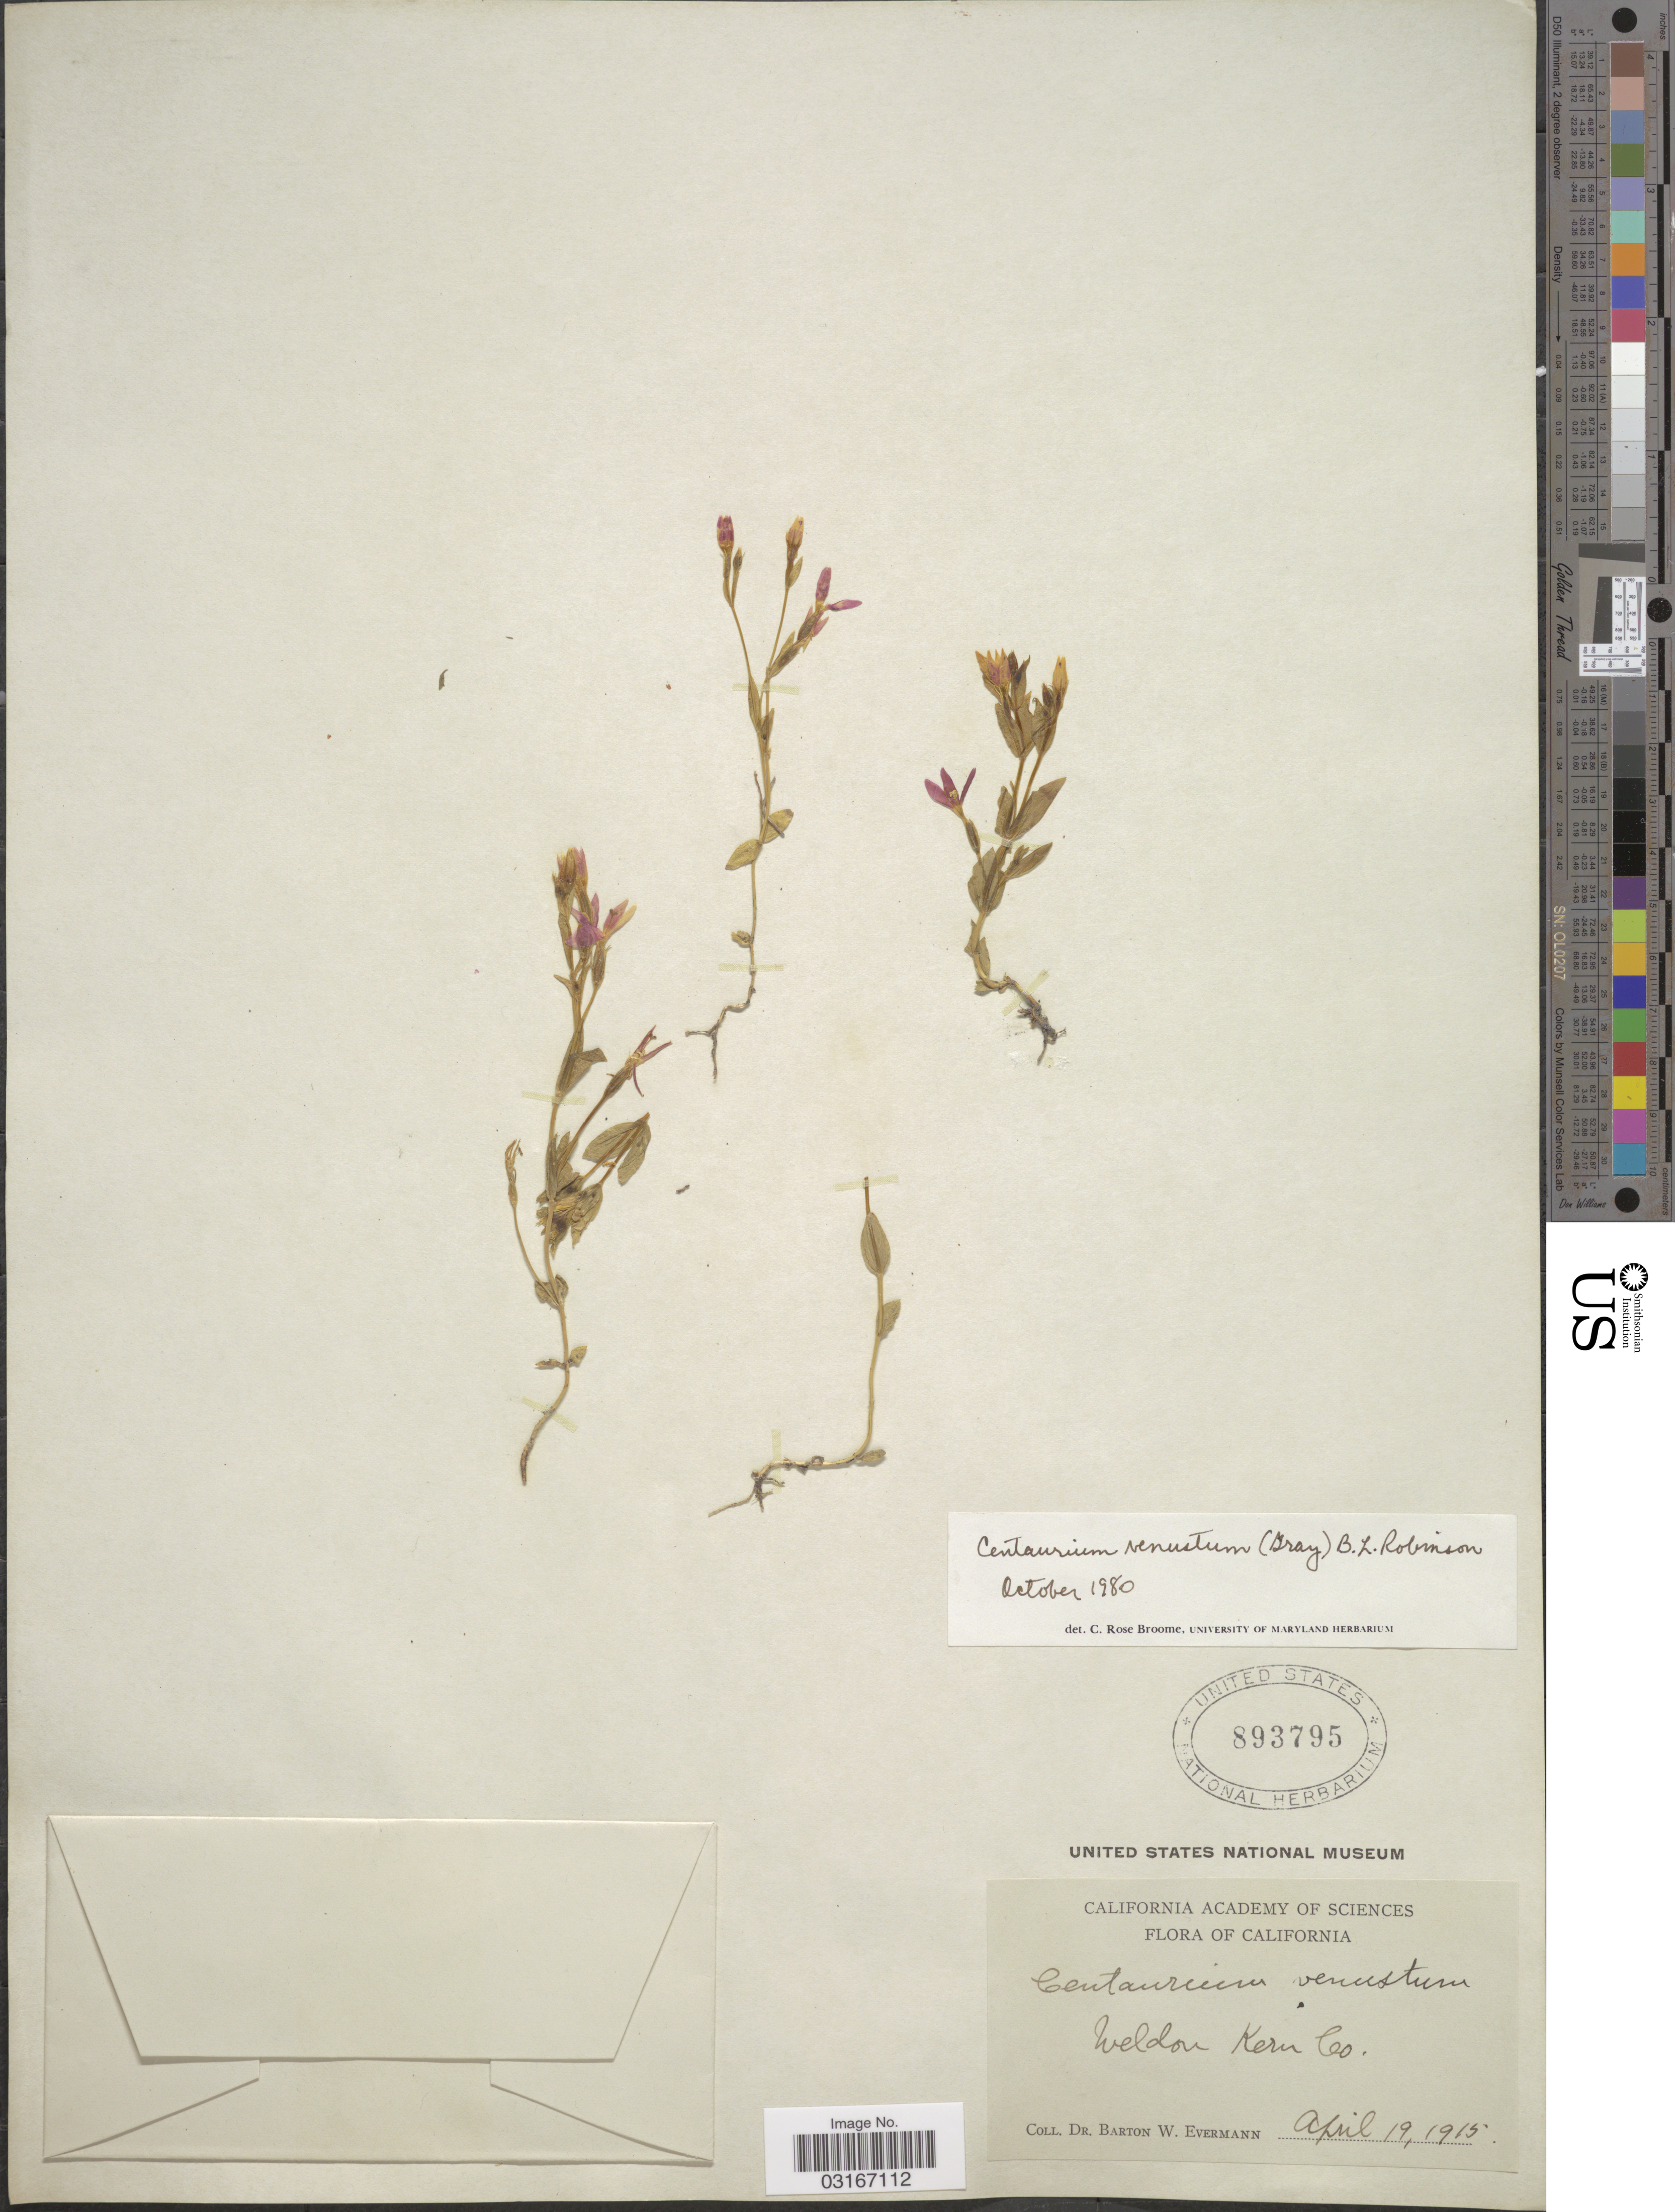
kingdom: Plantae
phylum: Tracheophyta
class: Magnoliopsida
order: Gentianales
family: Gentianaceae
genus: Centaurium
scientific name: Centaurium venustum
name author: (A. Gray) B.L. Rob.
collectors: B. W. Evermann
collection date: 1915-06-19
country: United States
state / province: California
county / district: Kern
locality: Weldon. Kern Co.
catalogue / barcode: US 893795